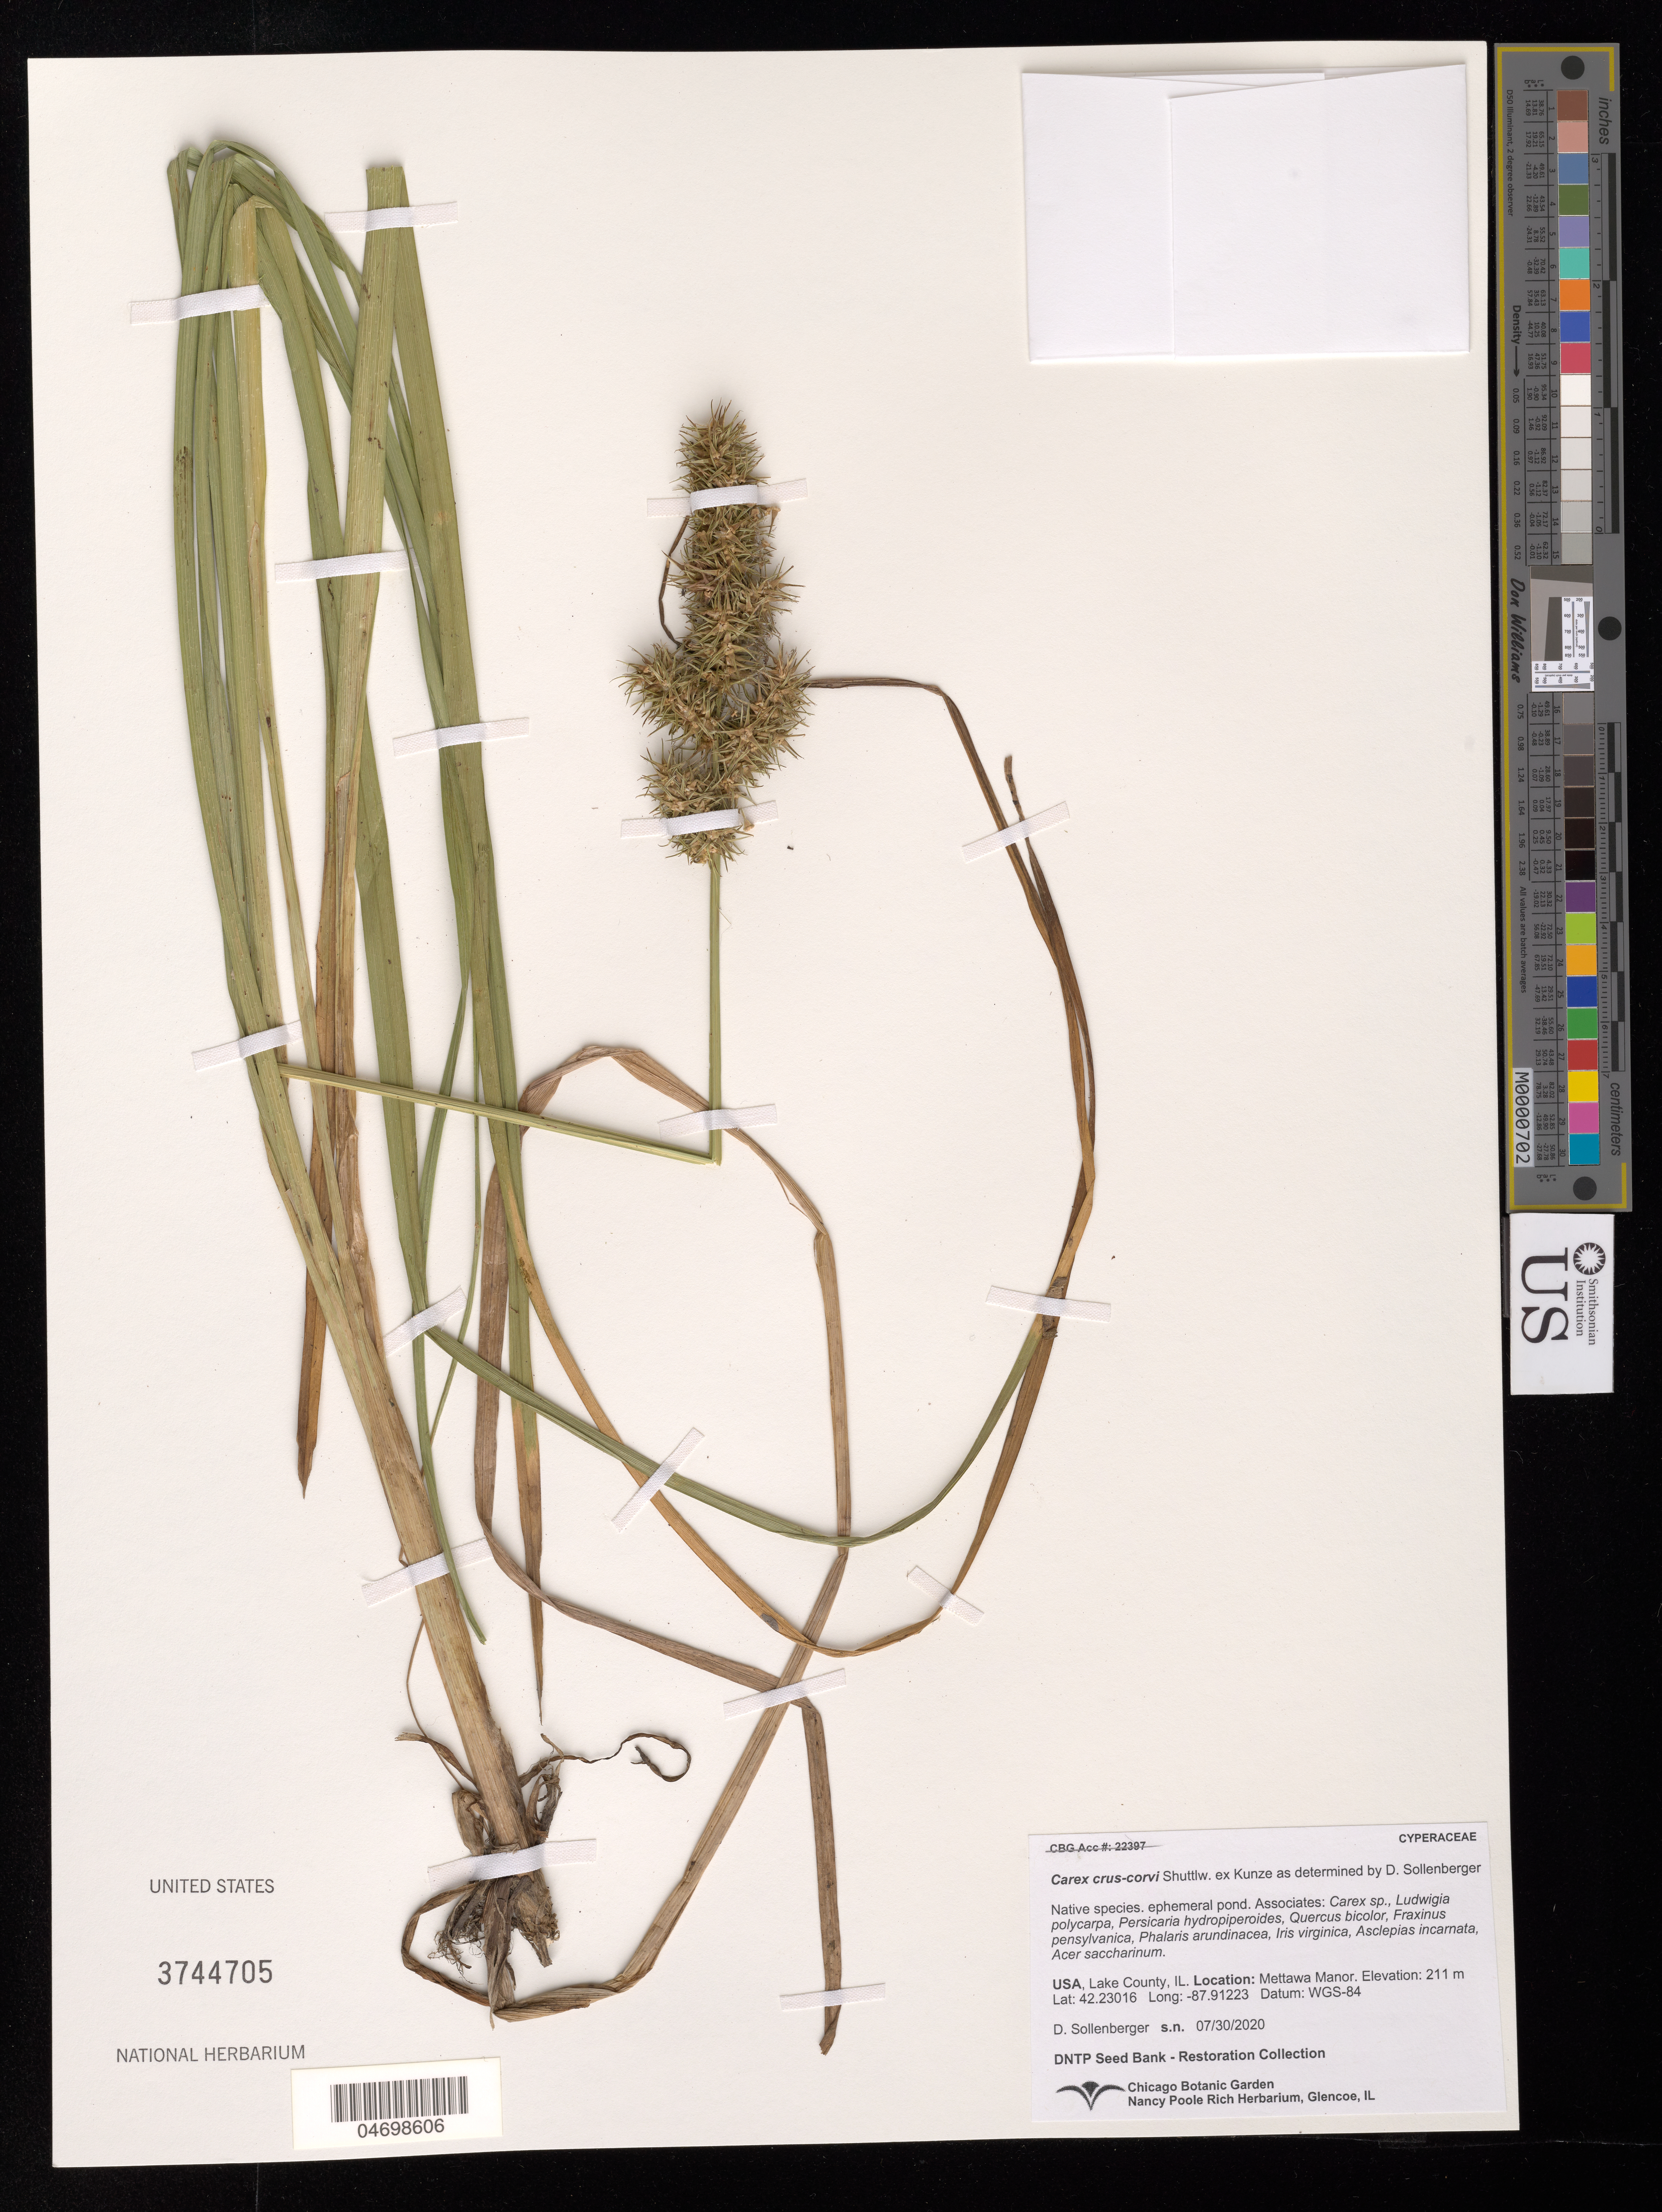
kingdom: Plantae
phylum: Tracheophyta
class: Liliopsida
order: Poales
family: Cyperaceae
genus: Carex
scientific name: Carex crus-corvi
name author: Shuttlew. ex Kunze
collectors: D. Sollenberger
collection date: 2020-07-30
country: United States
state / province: Illinois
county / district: Lake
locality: Mettawa Manor.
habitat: Ephemeral pond. With Carex sp., Ludwigia polycarpa, Quercus bicolor, ect.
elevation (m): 211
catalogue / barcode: US 3744705